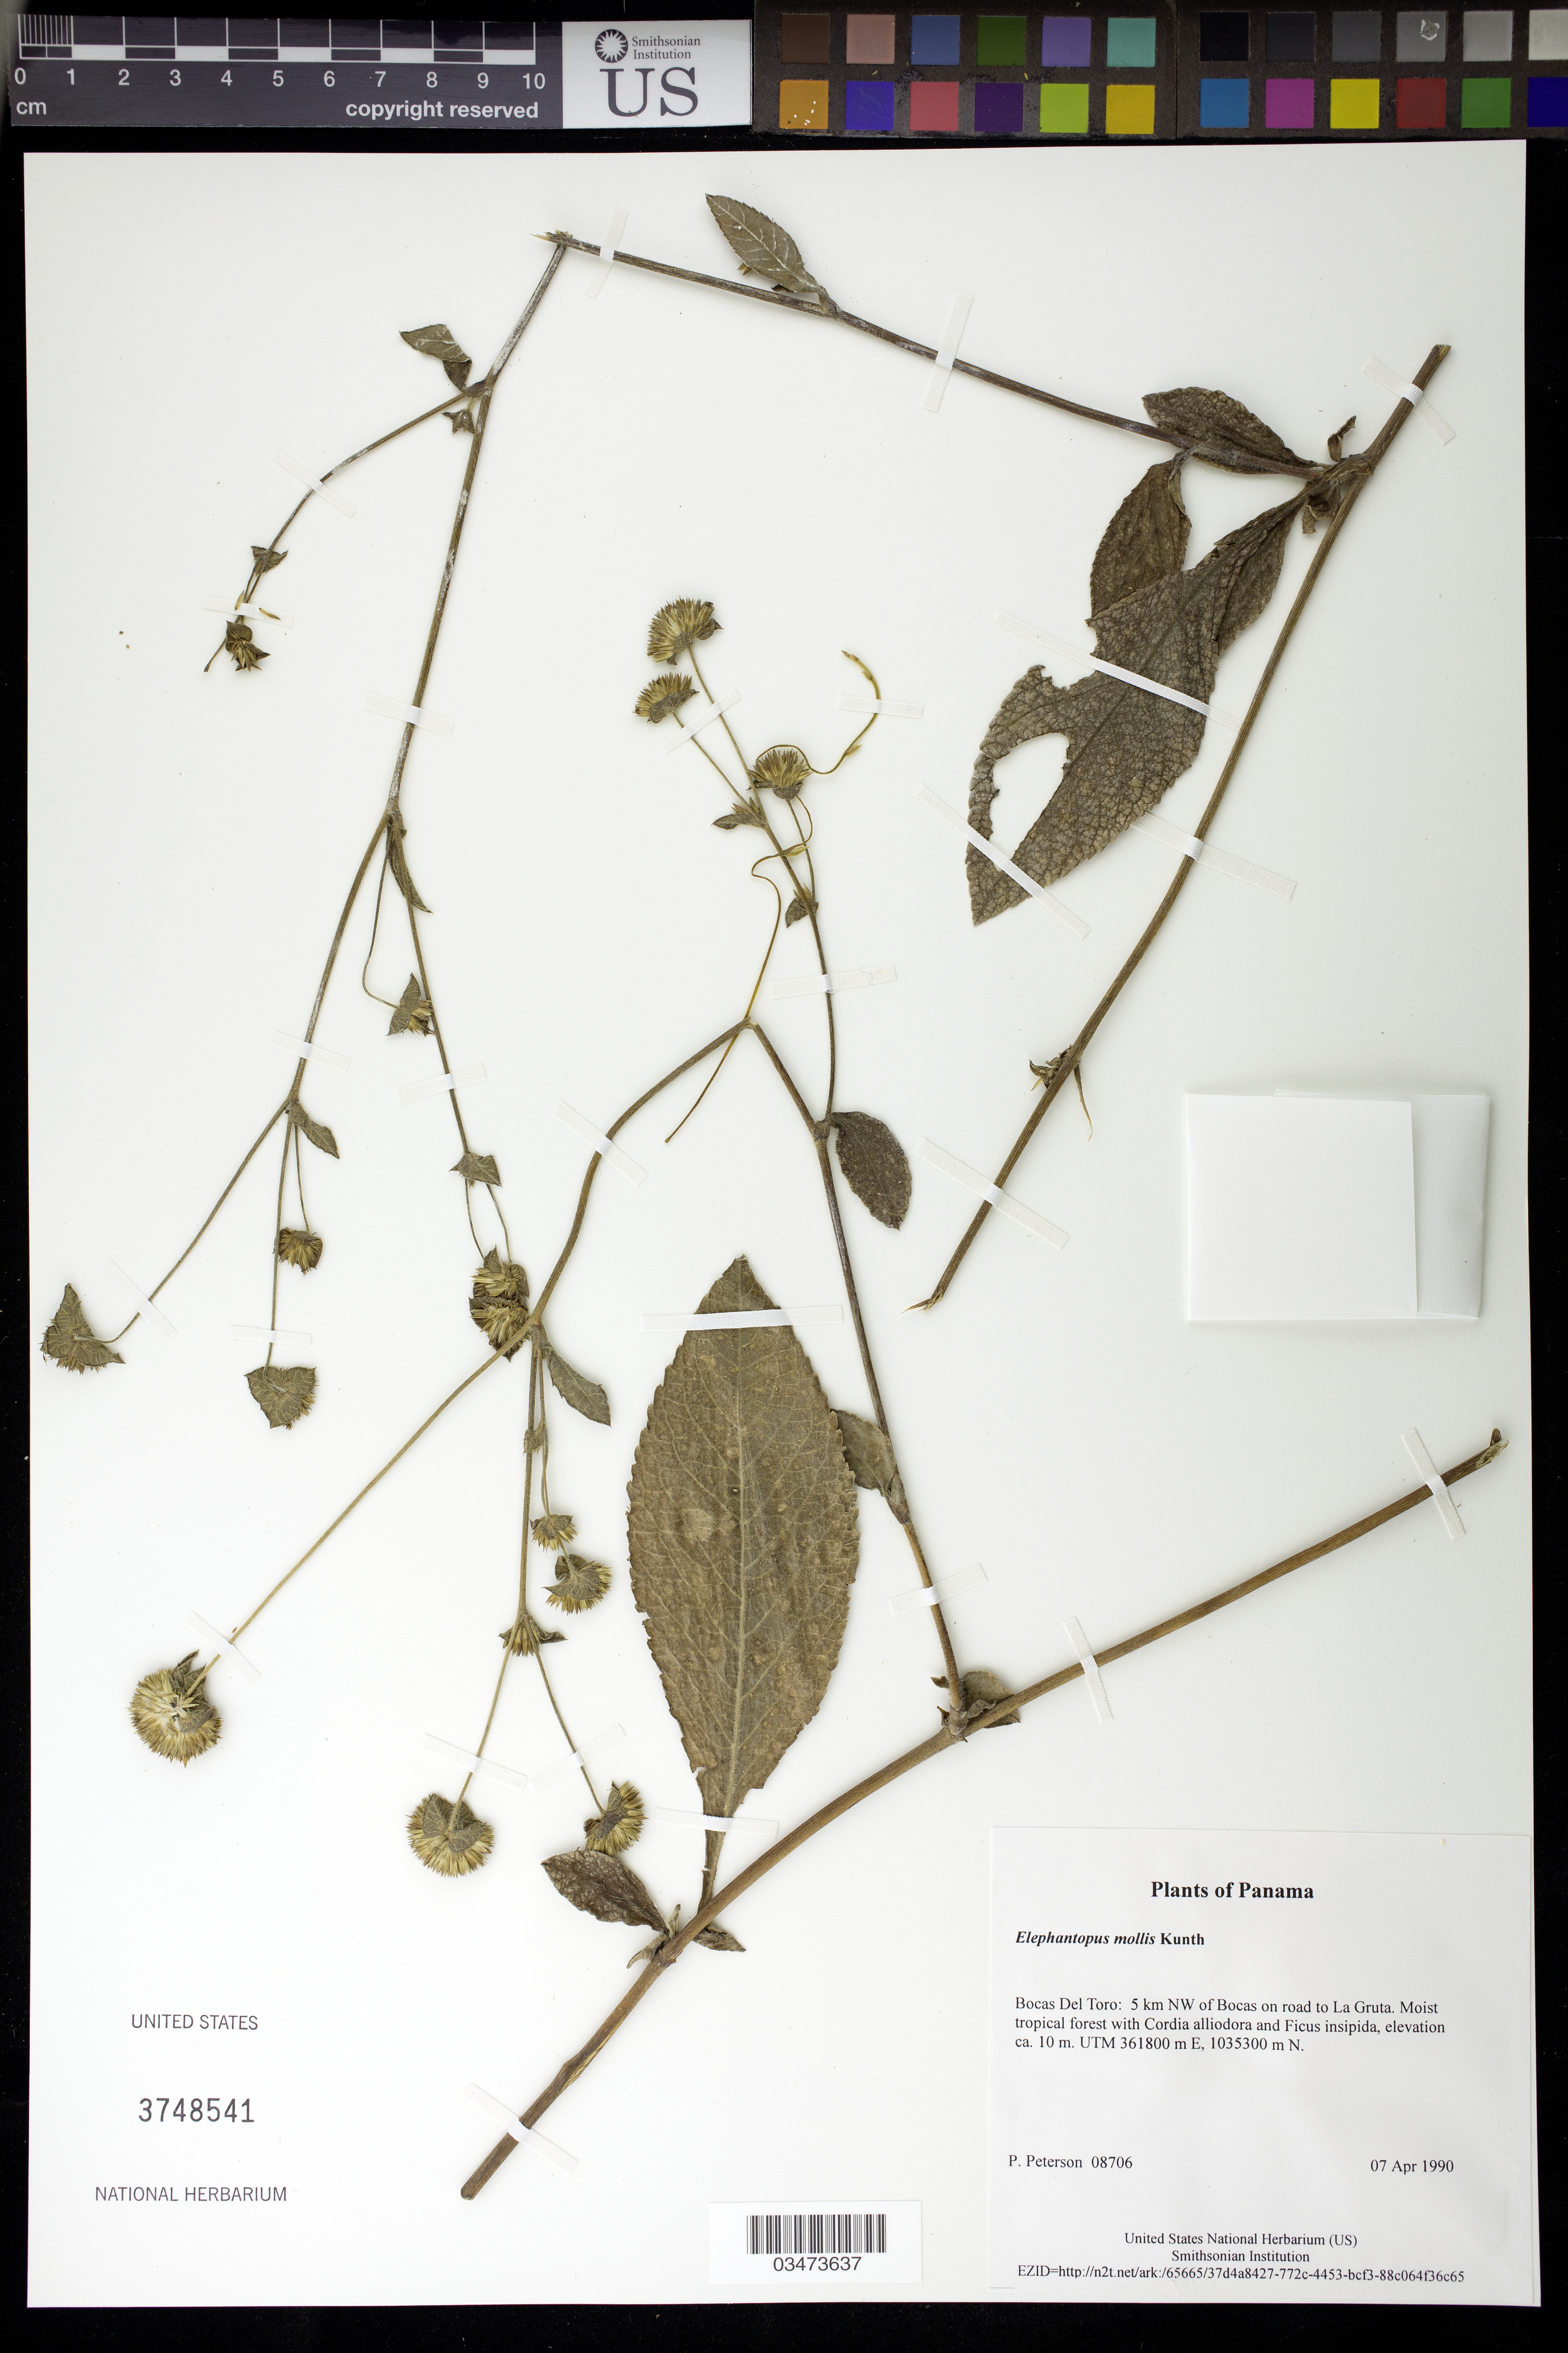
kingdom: Plantae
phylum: Tracheophyta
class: Magnoliopsida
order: Asterales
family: Asteraceae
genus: Elephantopus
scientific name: Elephantopus mollis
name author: Kunth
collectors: P. M. Peterson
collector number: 08706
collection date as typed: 07 Apr 1990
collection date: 1990-04-07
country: Panama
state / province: Bocas del Toro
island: Colón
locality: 5 km NW of Bocas on road to La Gruta.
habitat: Moist tropical forest with Cordia alliodora and Ficus insipida, elevation ca. 10 m. UTM 361800 m E, 1035300 m N.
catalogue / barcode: US 3748541